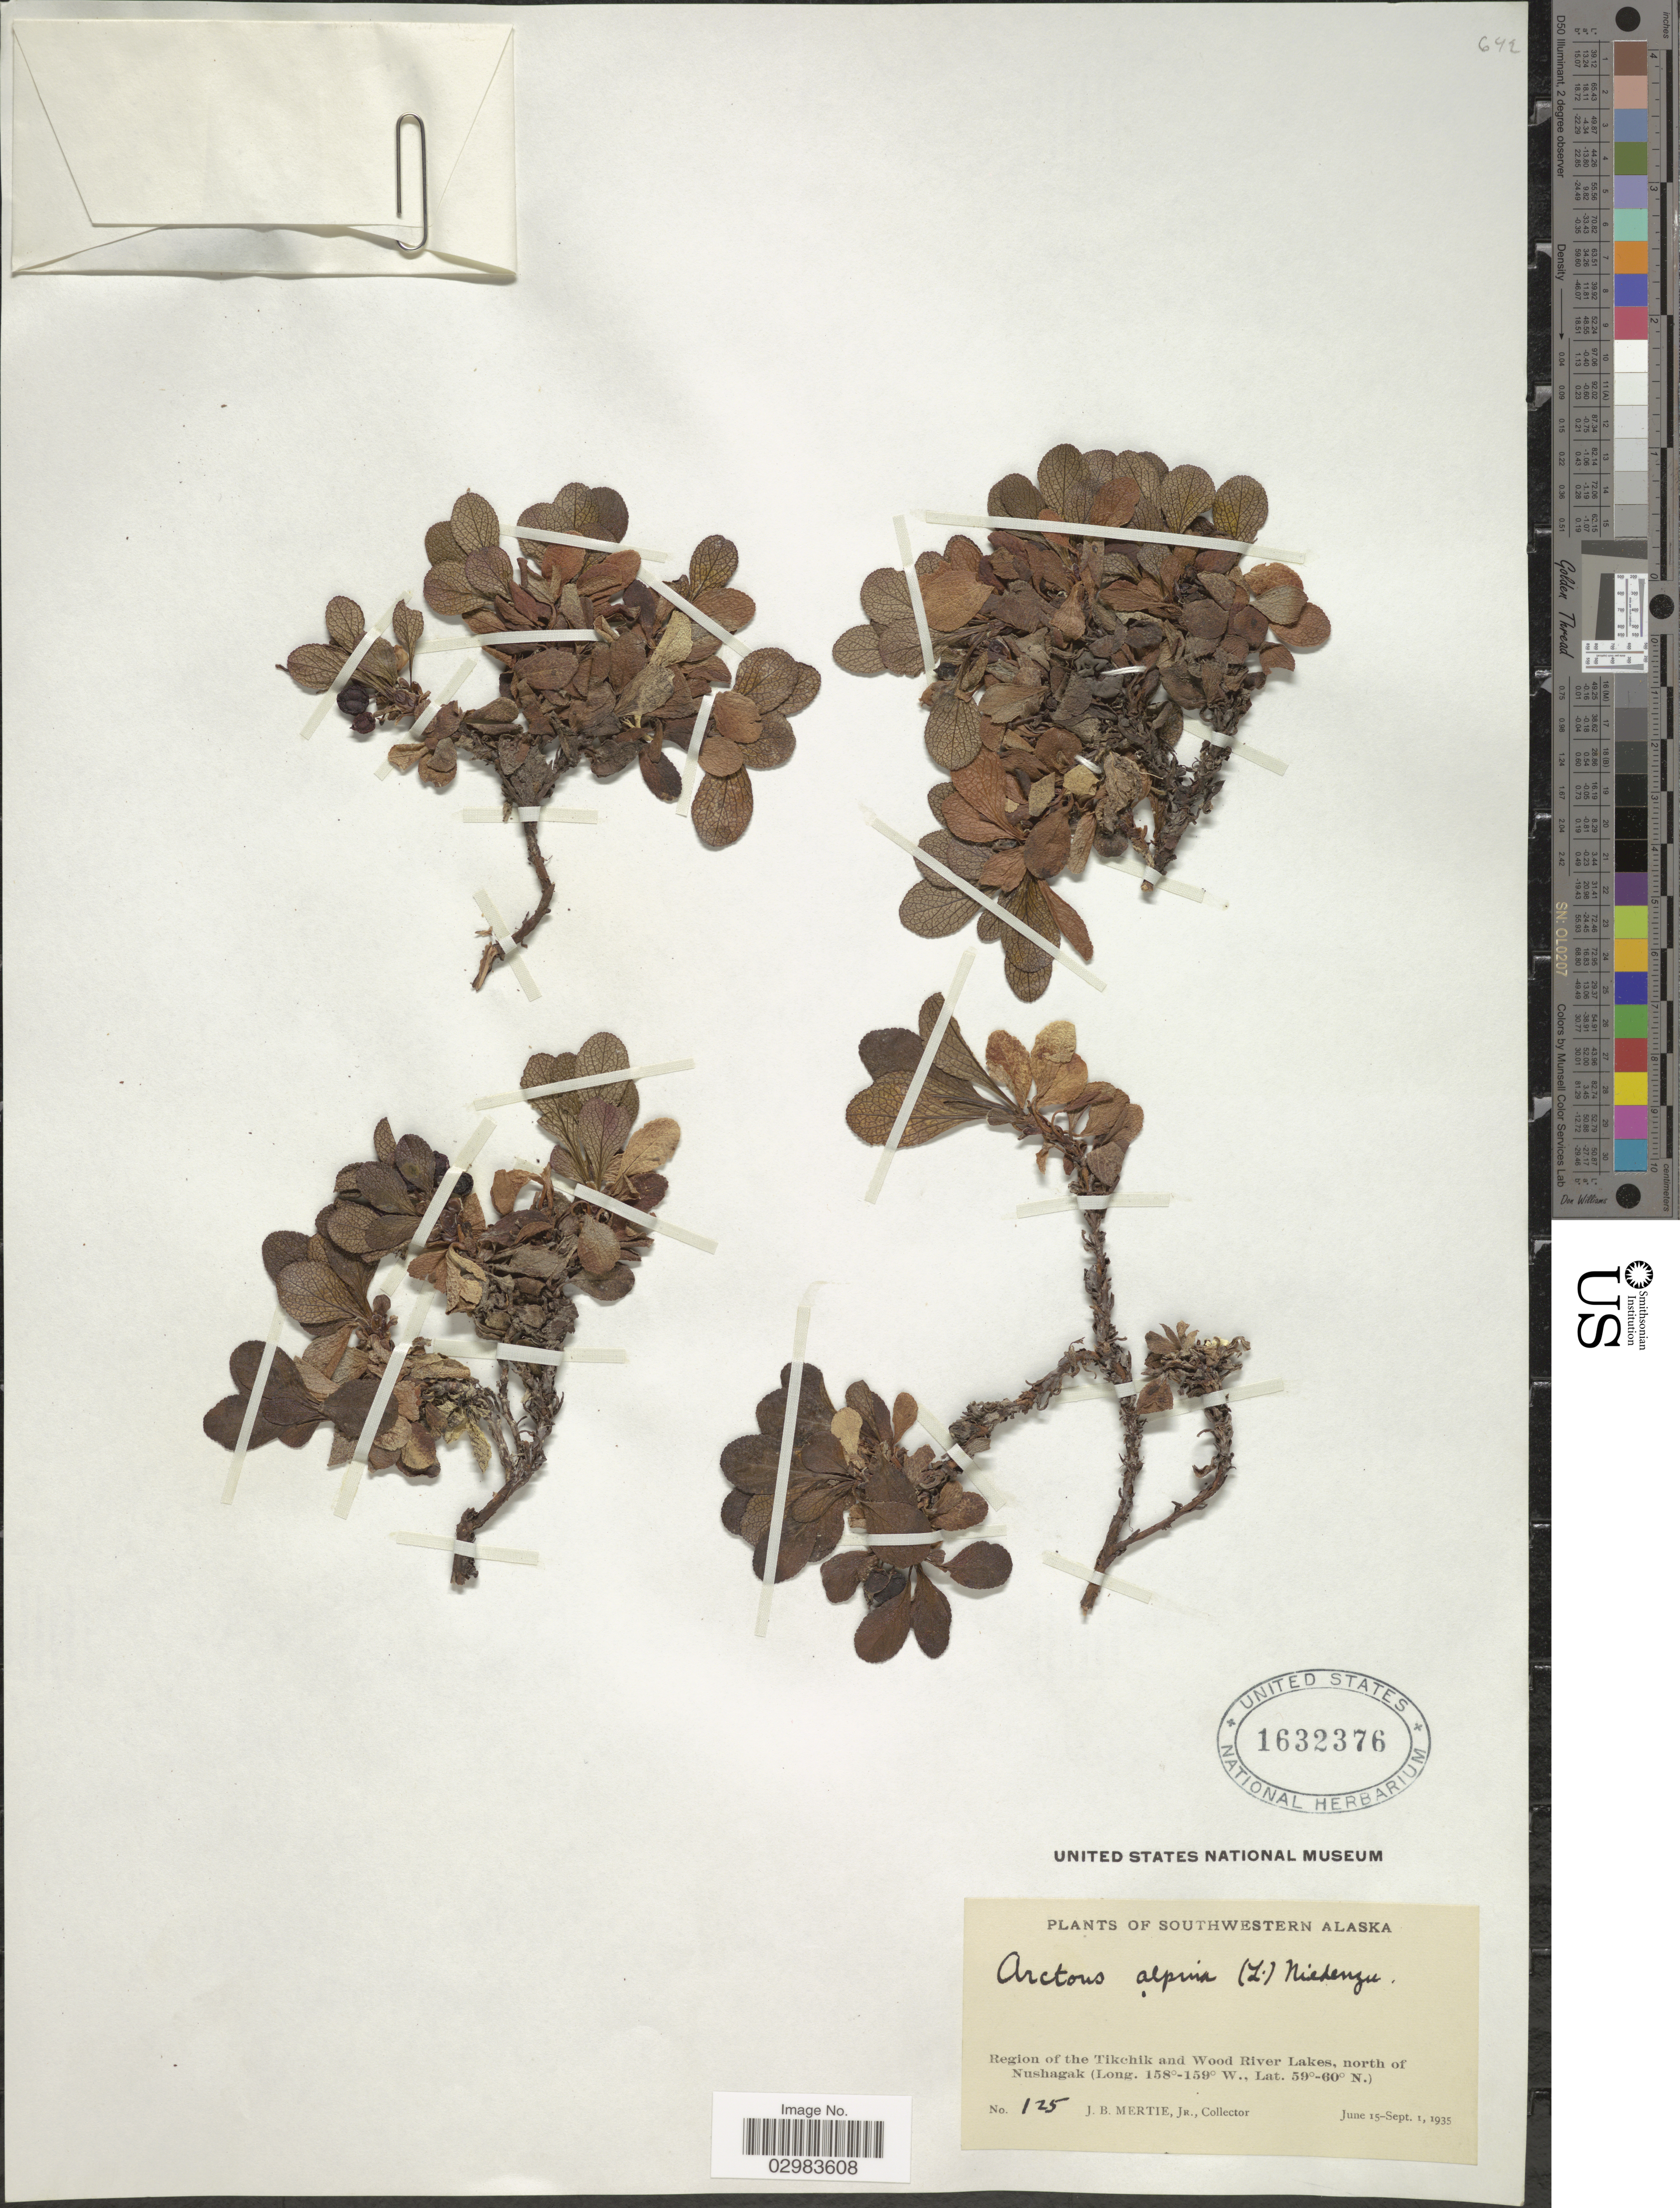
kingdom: Plantae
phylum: Tracheophyta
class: Magnoliopsida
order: Ericales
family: Ericaceae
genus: Arctostaphylos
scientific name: Arctostaphylos alpina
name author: (L.) Spreng.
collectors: J. Mertie Jr.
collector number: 125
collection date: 1935-06-15/1935-09-01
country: United States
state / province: Alaska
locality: Southwestern Alaska, Region of the Tikchik and Wood River Lakes, north of Nushagak.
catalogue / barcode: US 1632376